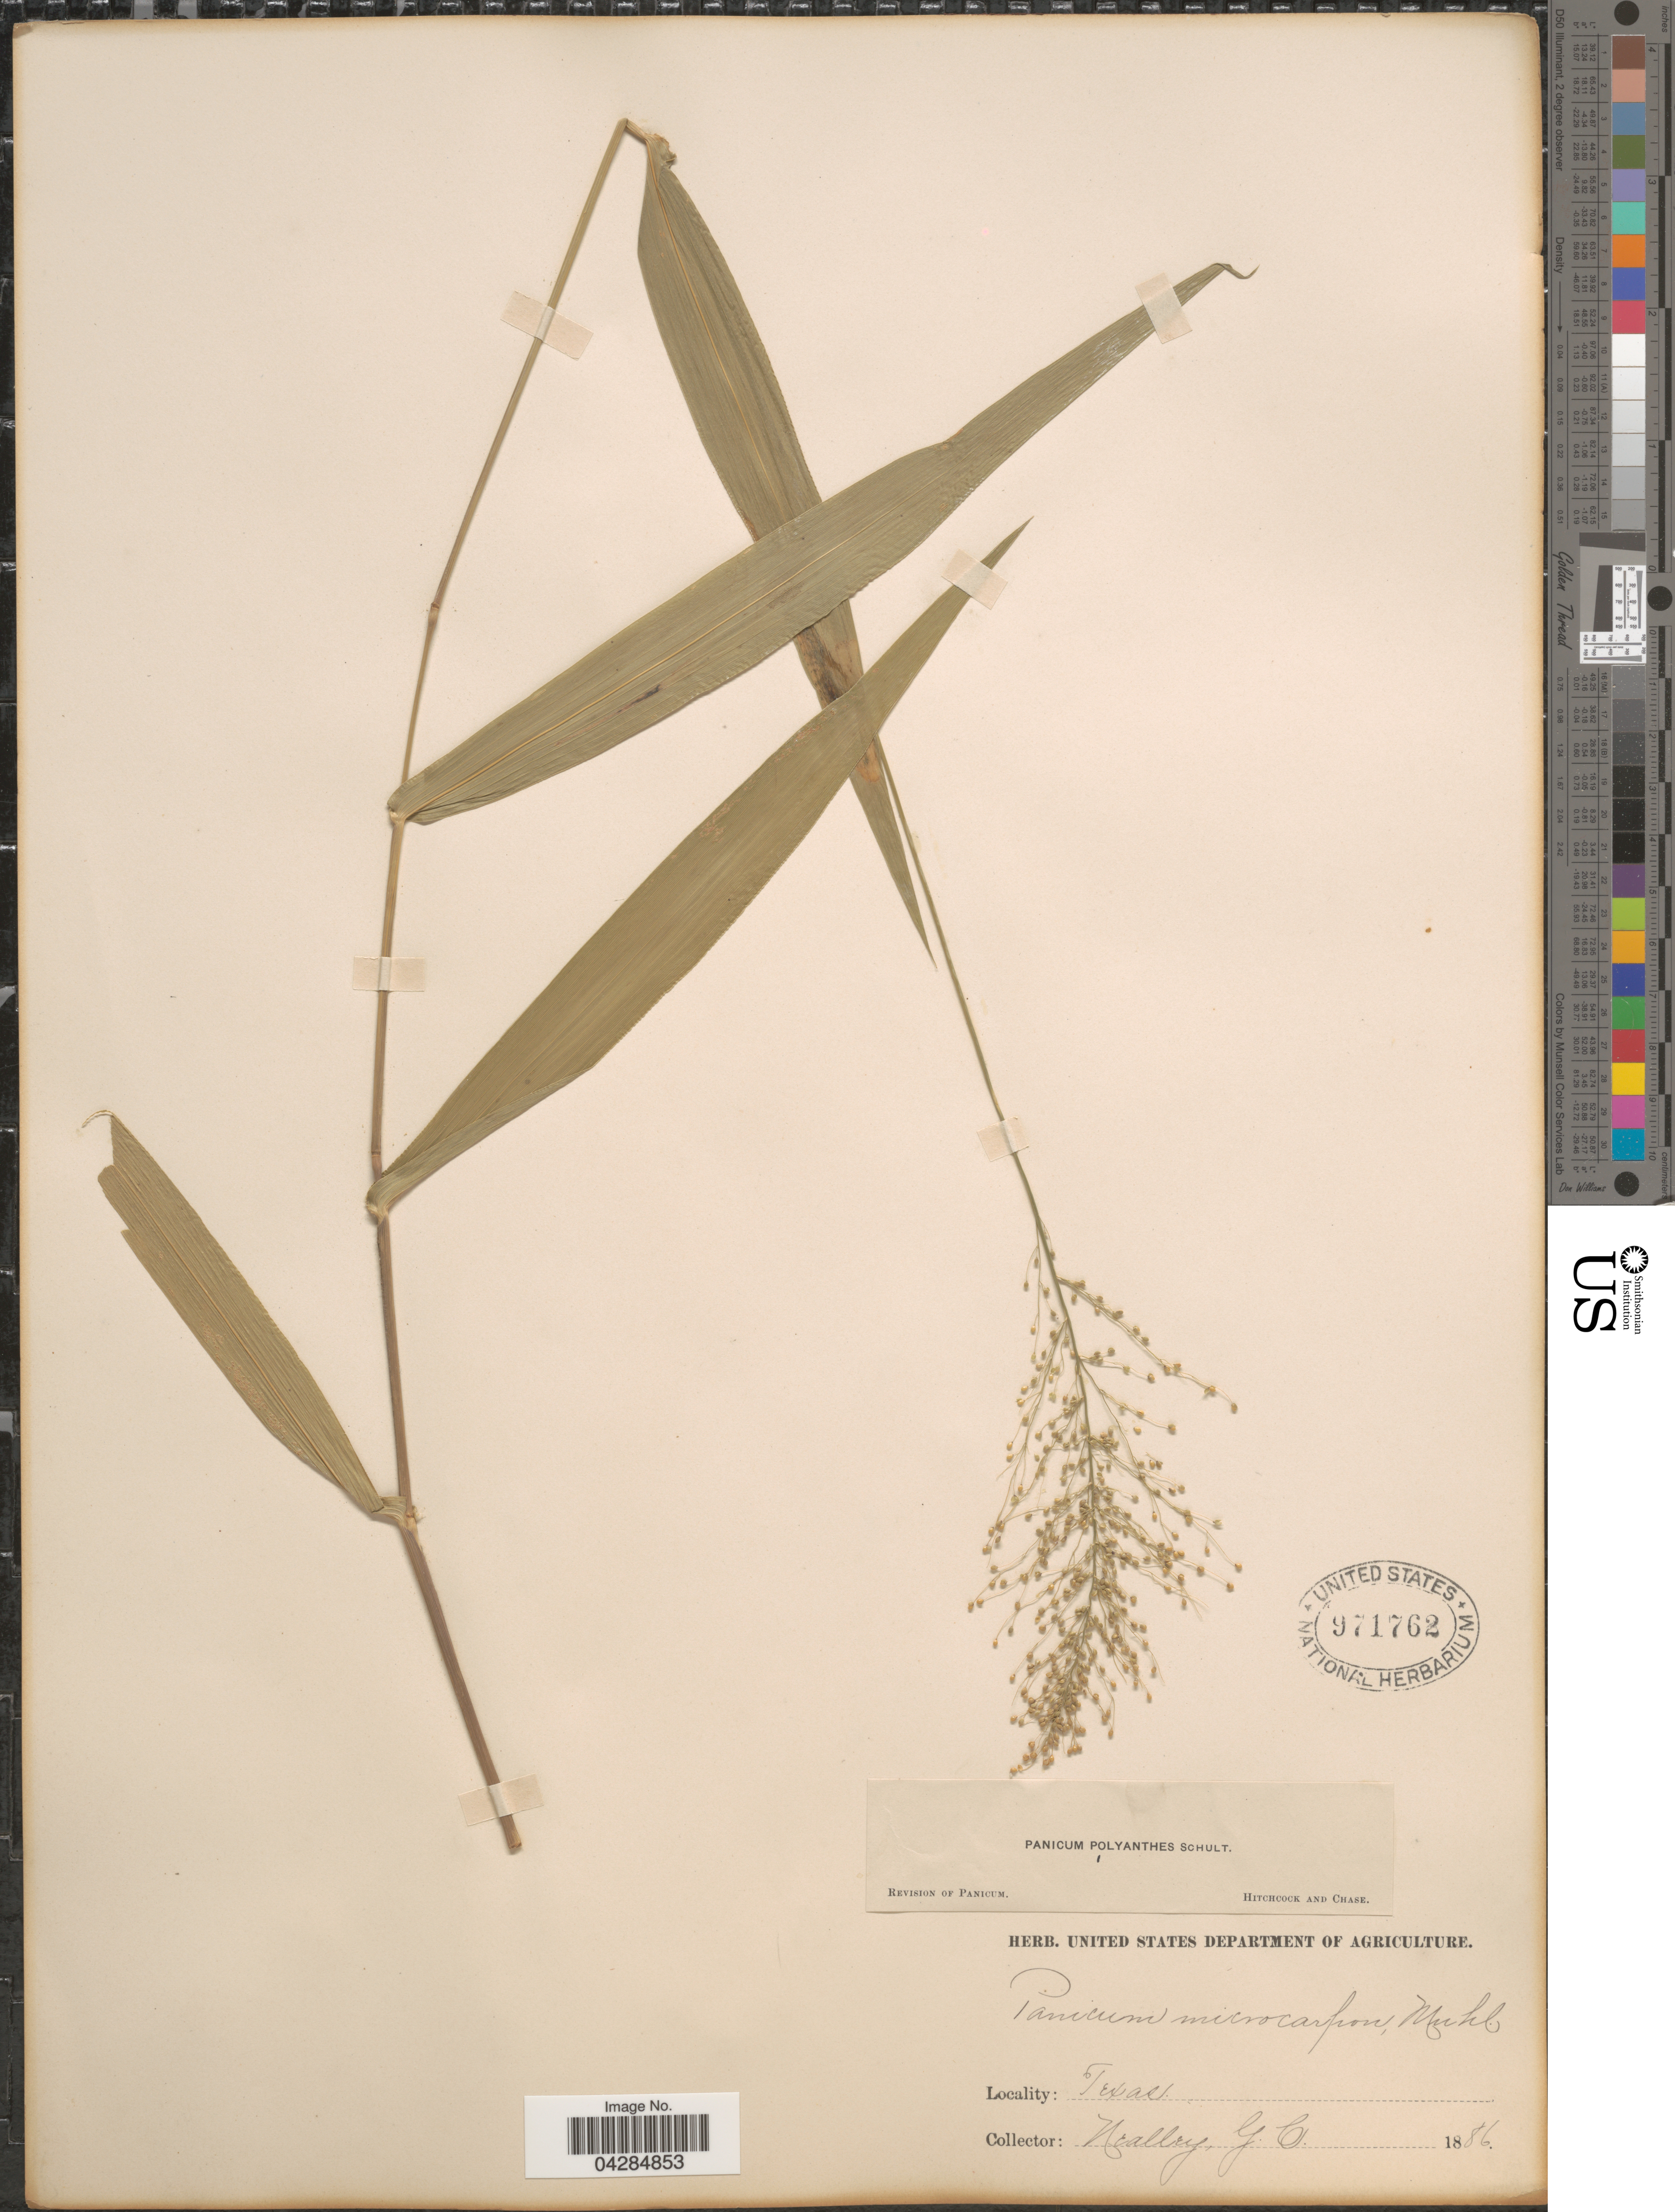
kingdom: Plantae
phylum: Tracheophyta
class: Liliopsida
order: Poales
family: Poaceae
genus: Dichanthelium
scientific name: Dichanthelium polyanthes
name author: (Schult.) Mohlenbr.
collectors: G. C. Nealley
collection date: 1886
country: United States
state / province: Texas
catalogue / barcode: US 971762